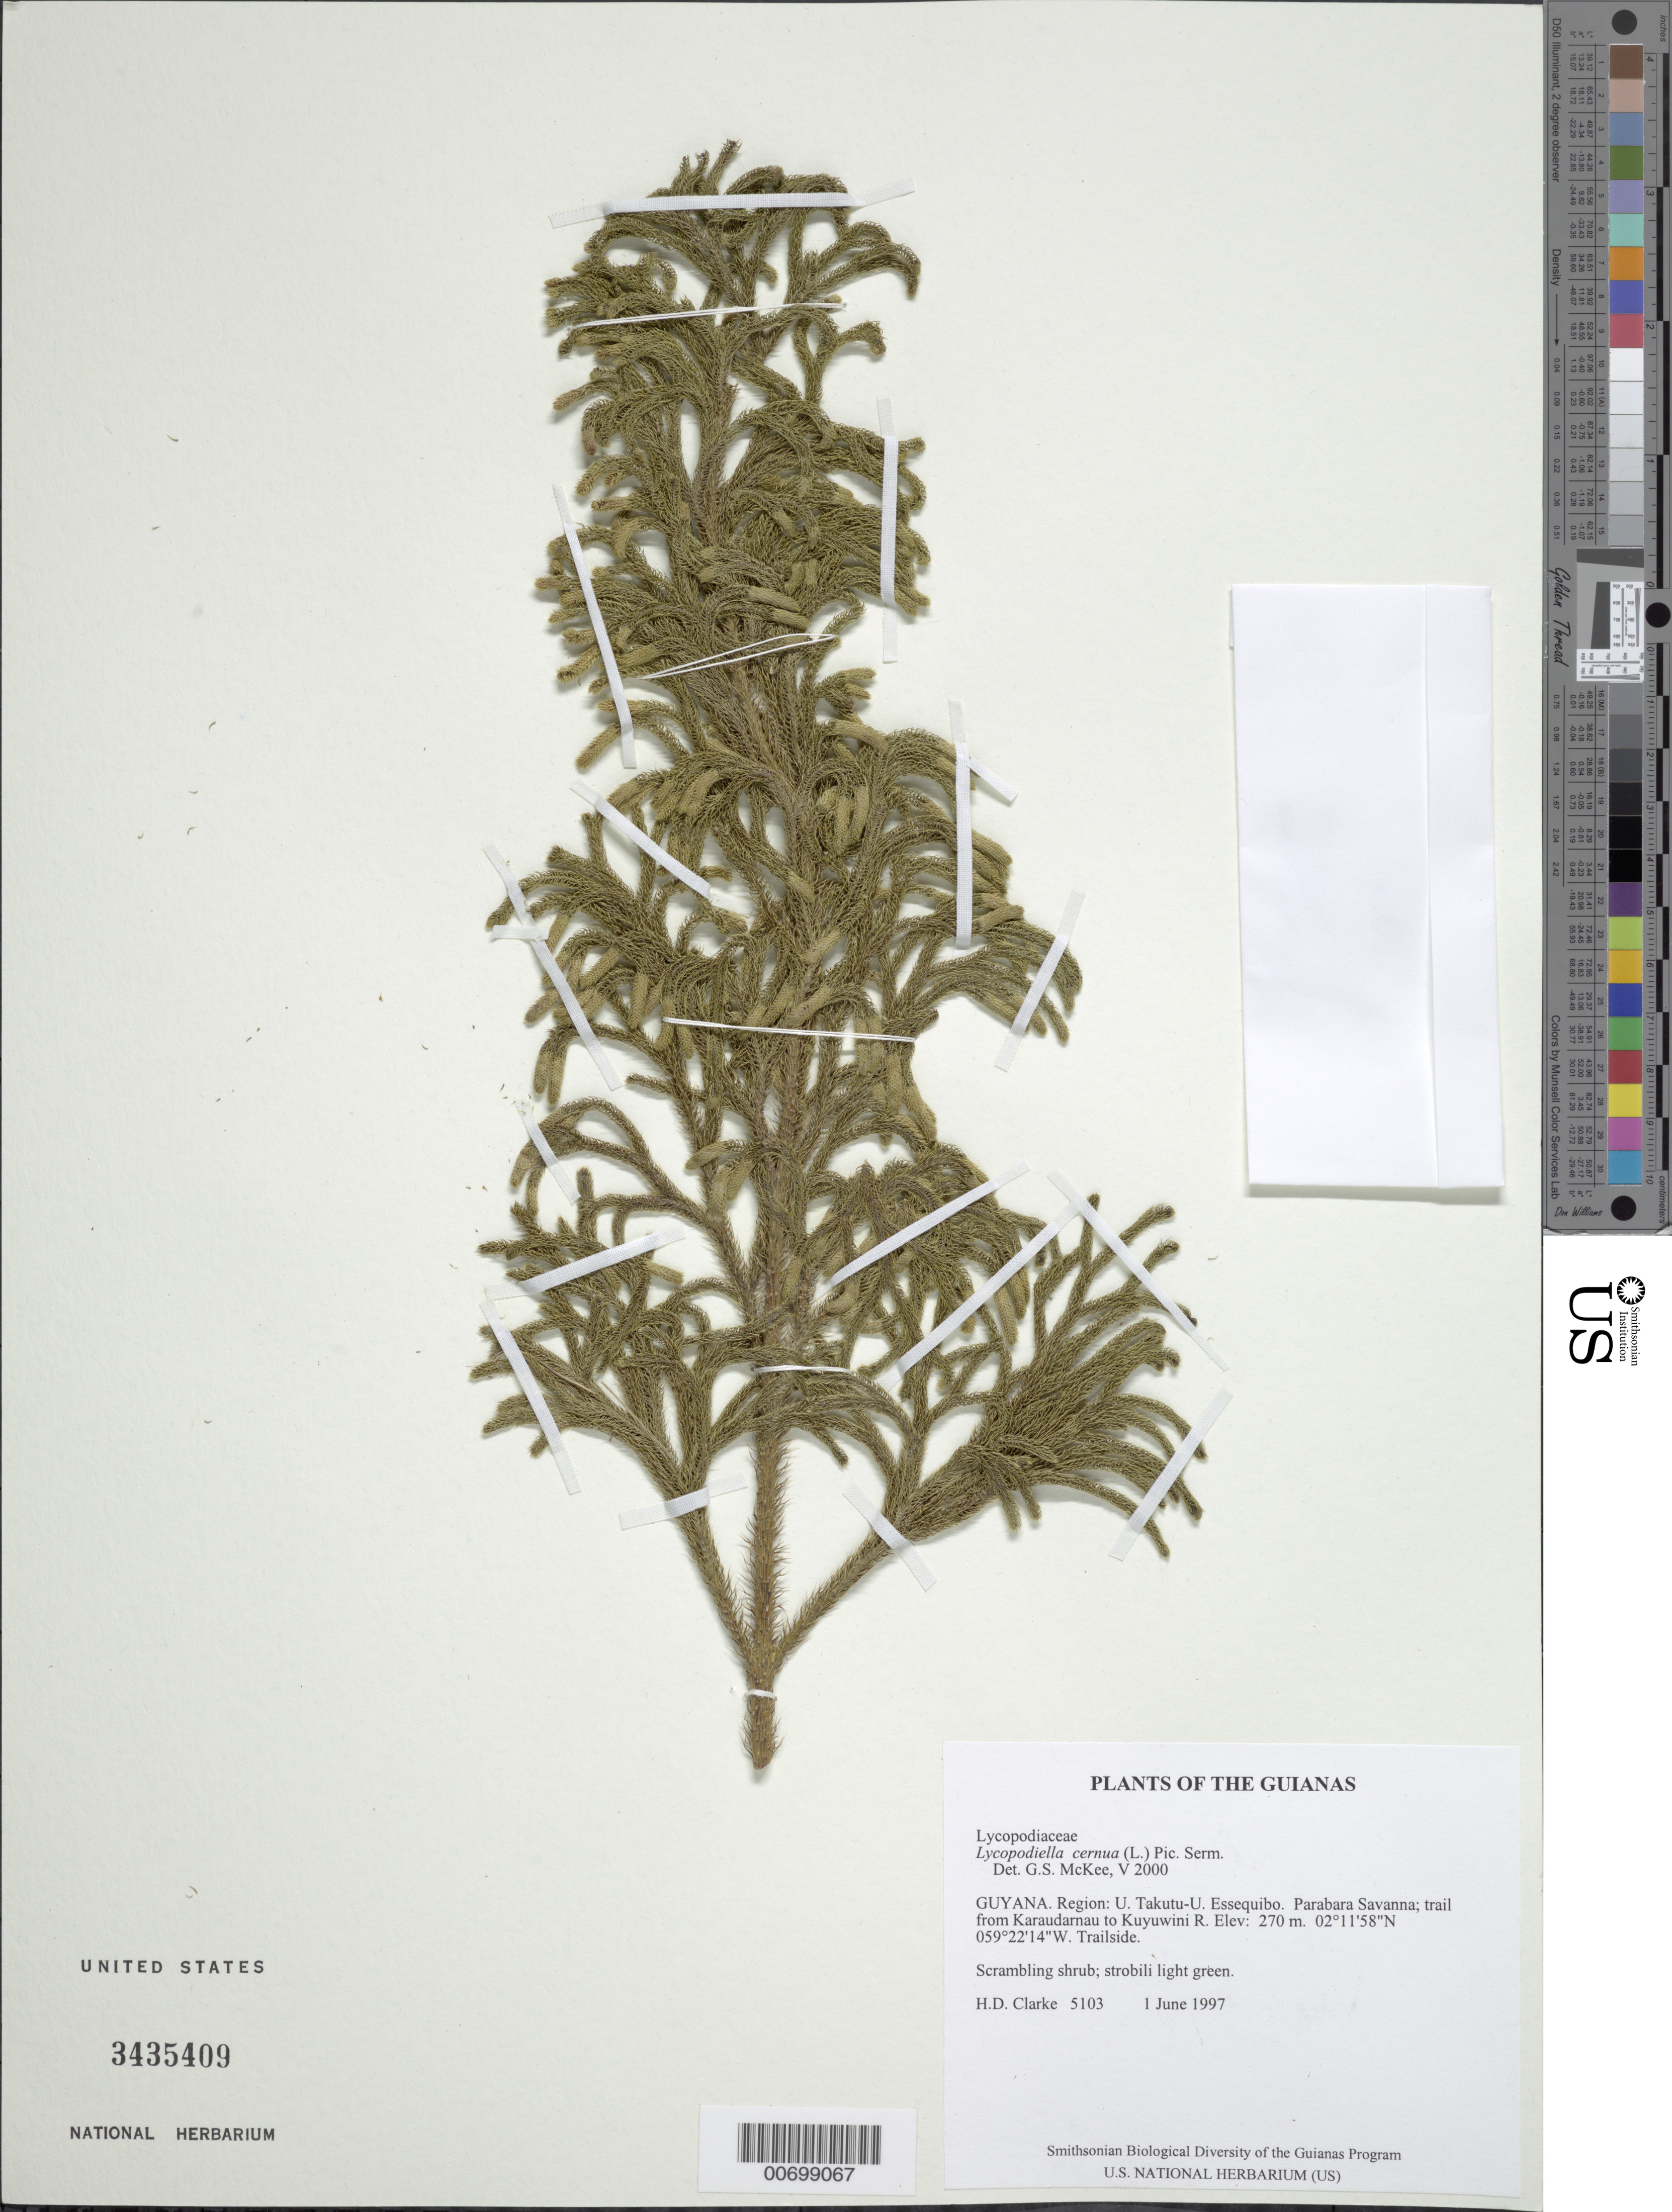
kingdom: Plantae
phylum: Tracheophyta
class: Lycopodiopsida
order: Lycopodiales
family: Lycopodiaceae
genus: Palhinhaea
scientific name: Palhinhaea cernua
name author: (L.) Vasc. & Franco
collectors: H. D. Clarke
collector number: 5103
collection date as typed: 1 June 1997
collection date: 1997-06-01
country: Guyana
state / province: U. Takutu-U. Essequibo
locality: Parabara Savanna; trail from Karaudarnau to Kuyuwini R.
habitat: Trailside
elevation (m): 270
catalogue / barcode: US 3435409